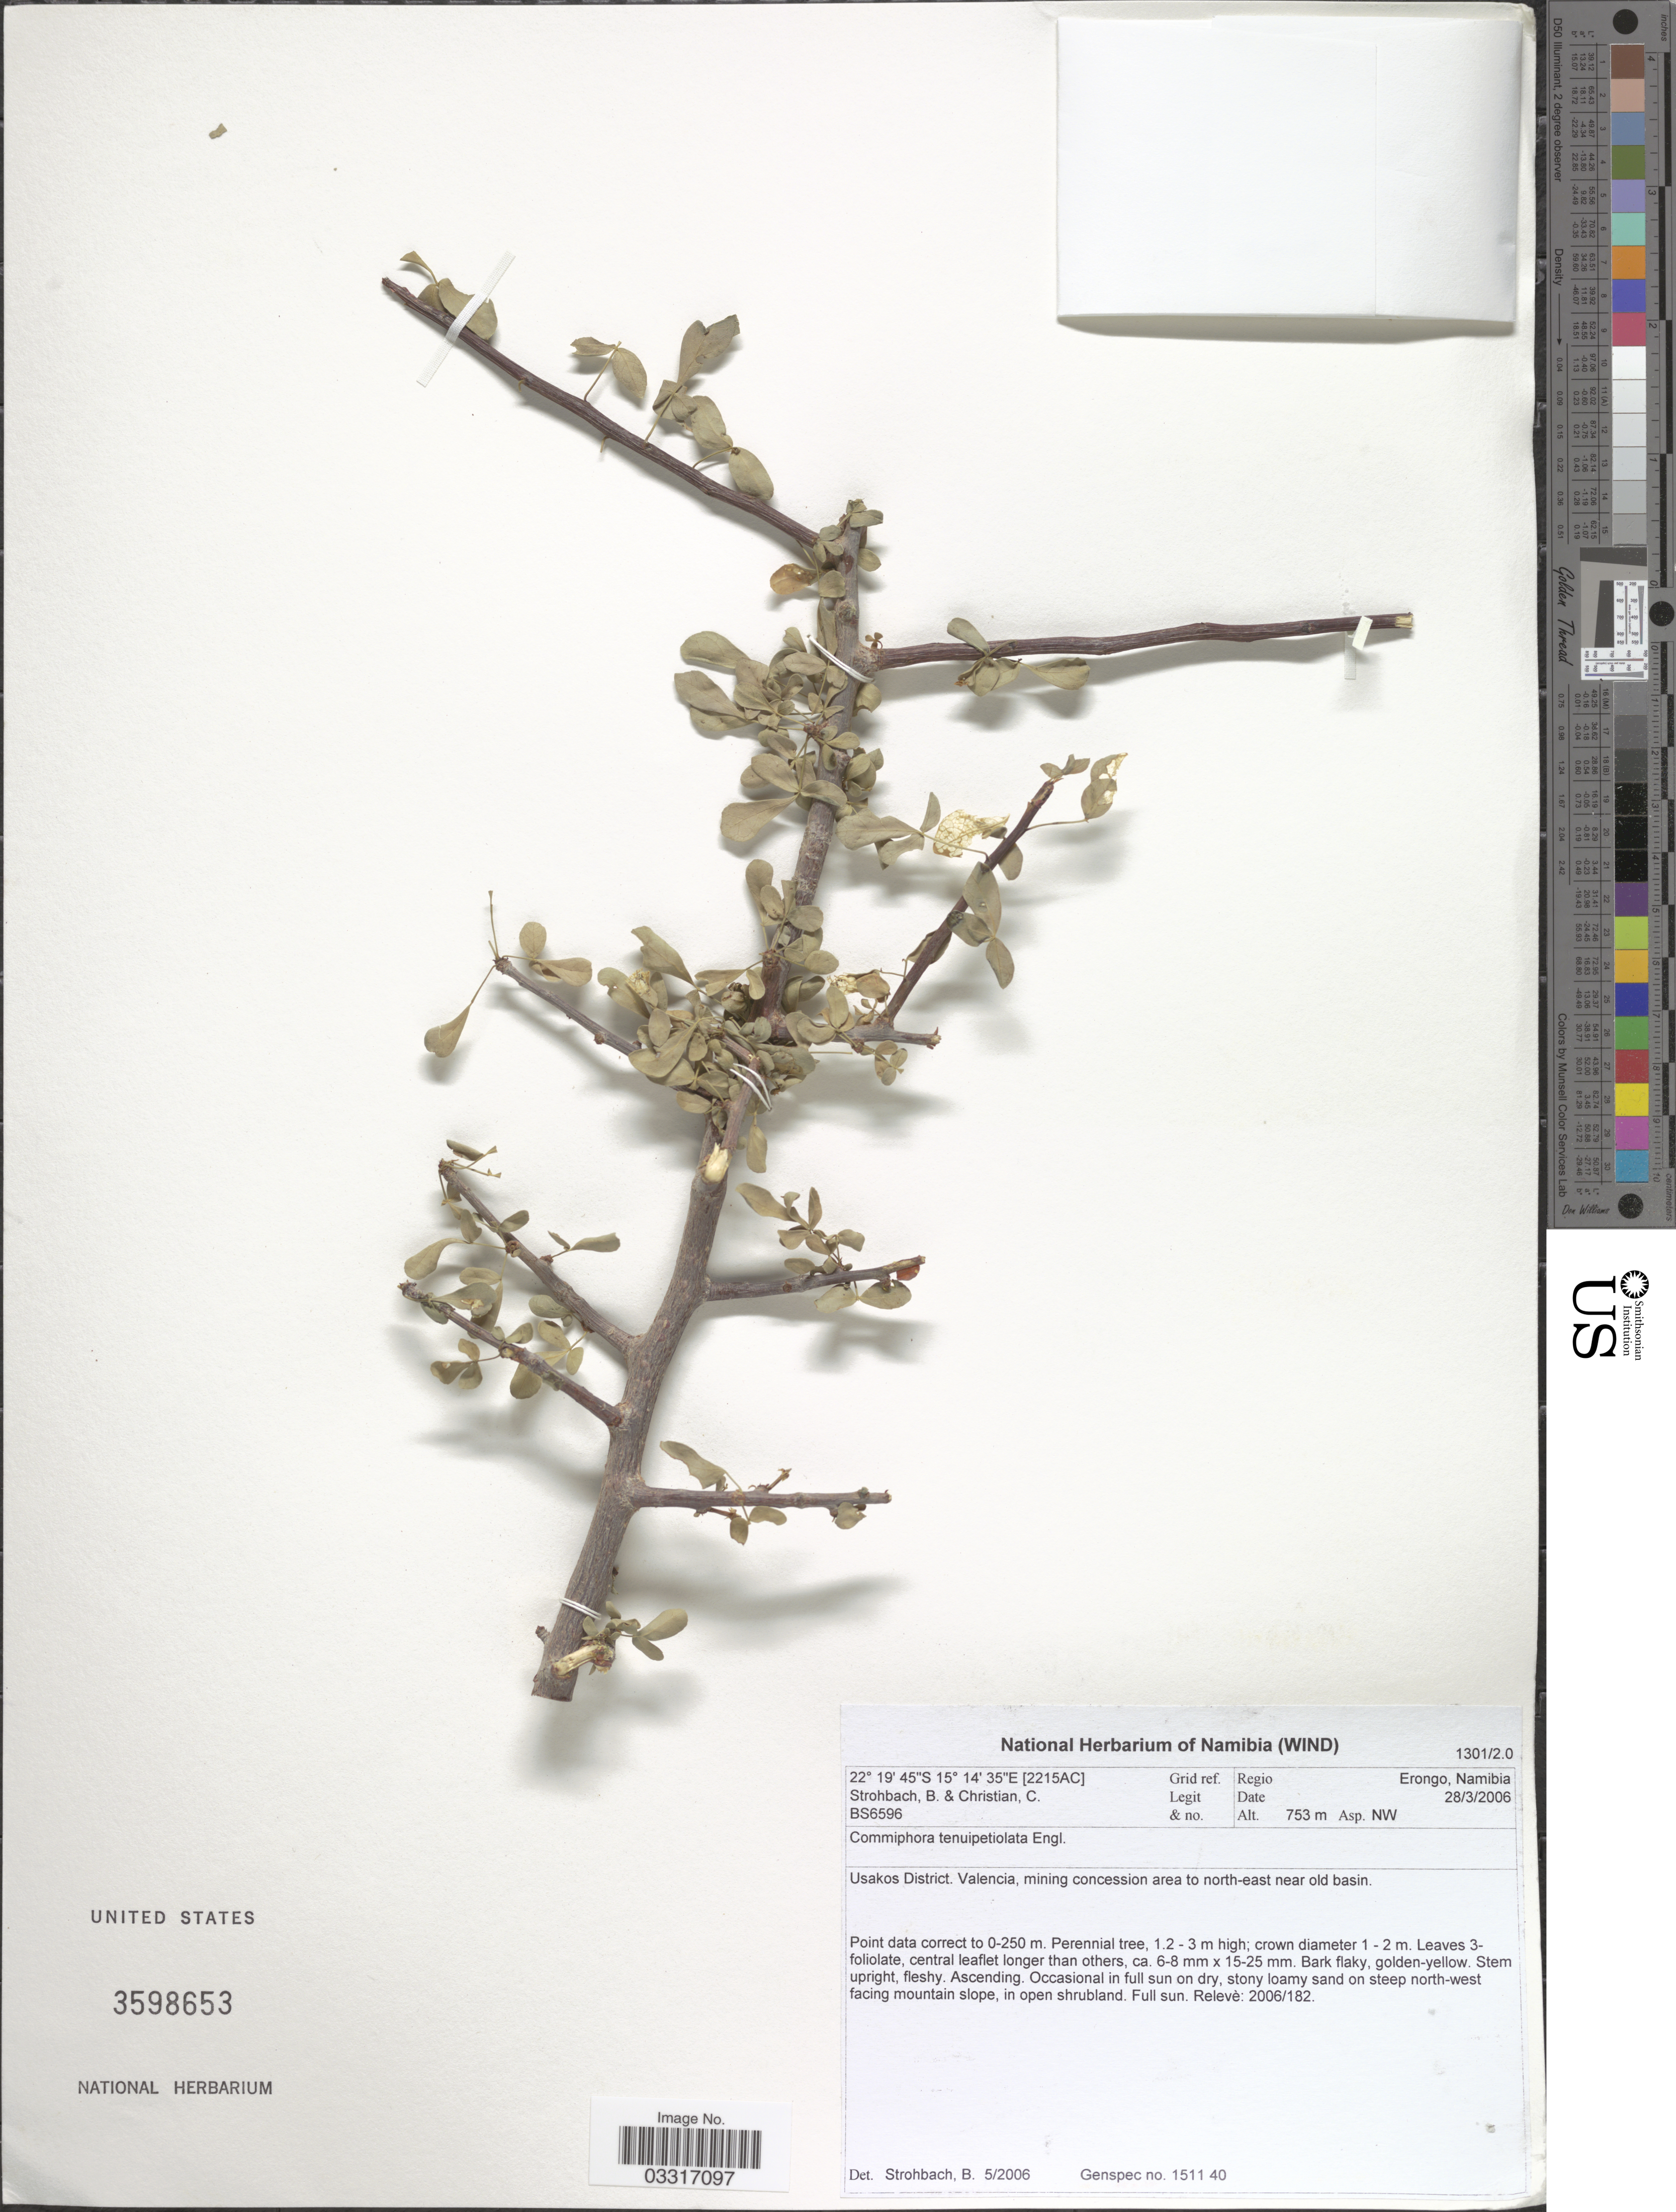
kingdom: Plantae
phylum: Tracheophyta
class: Magnoliopsida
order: Sapindales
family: Burseraceae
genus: Commiphora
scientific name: Commiphora tenuipetiolata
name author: Engl.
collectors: B. Strohbach & C. Christian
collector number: BS6596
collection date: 2006-03-28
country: Namibia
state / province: Erongo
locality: Regio Erongo. Grid ref. [2215AC]. Usakos District. Valencia, mining concession area to north-east near old basin.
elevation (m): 753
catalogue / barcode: US 3598653